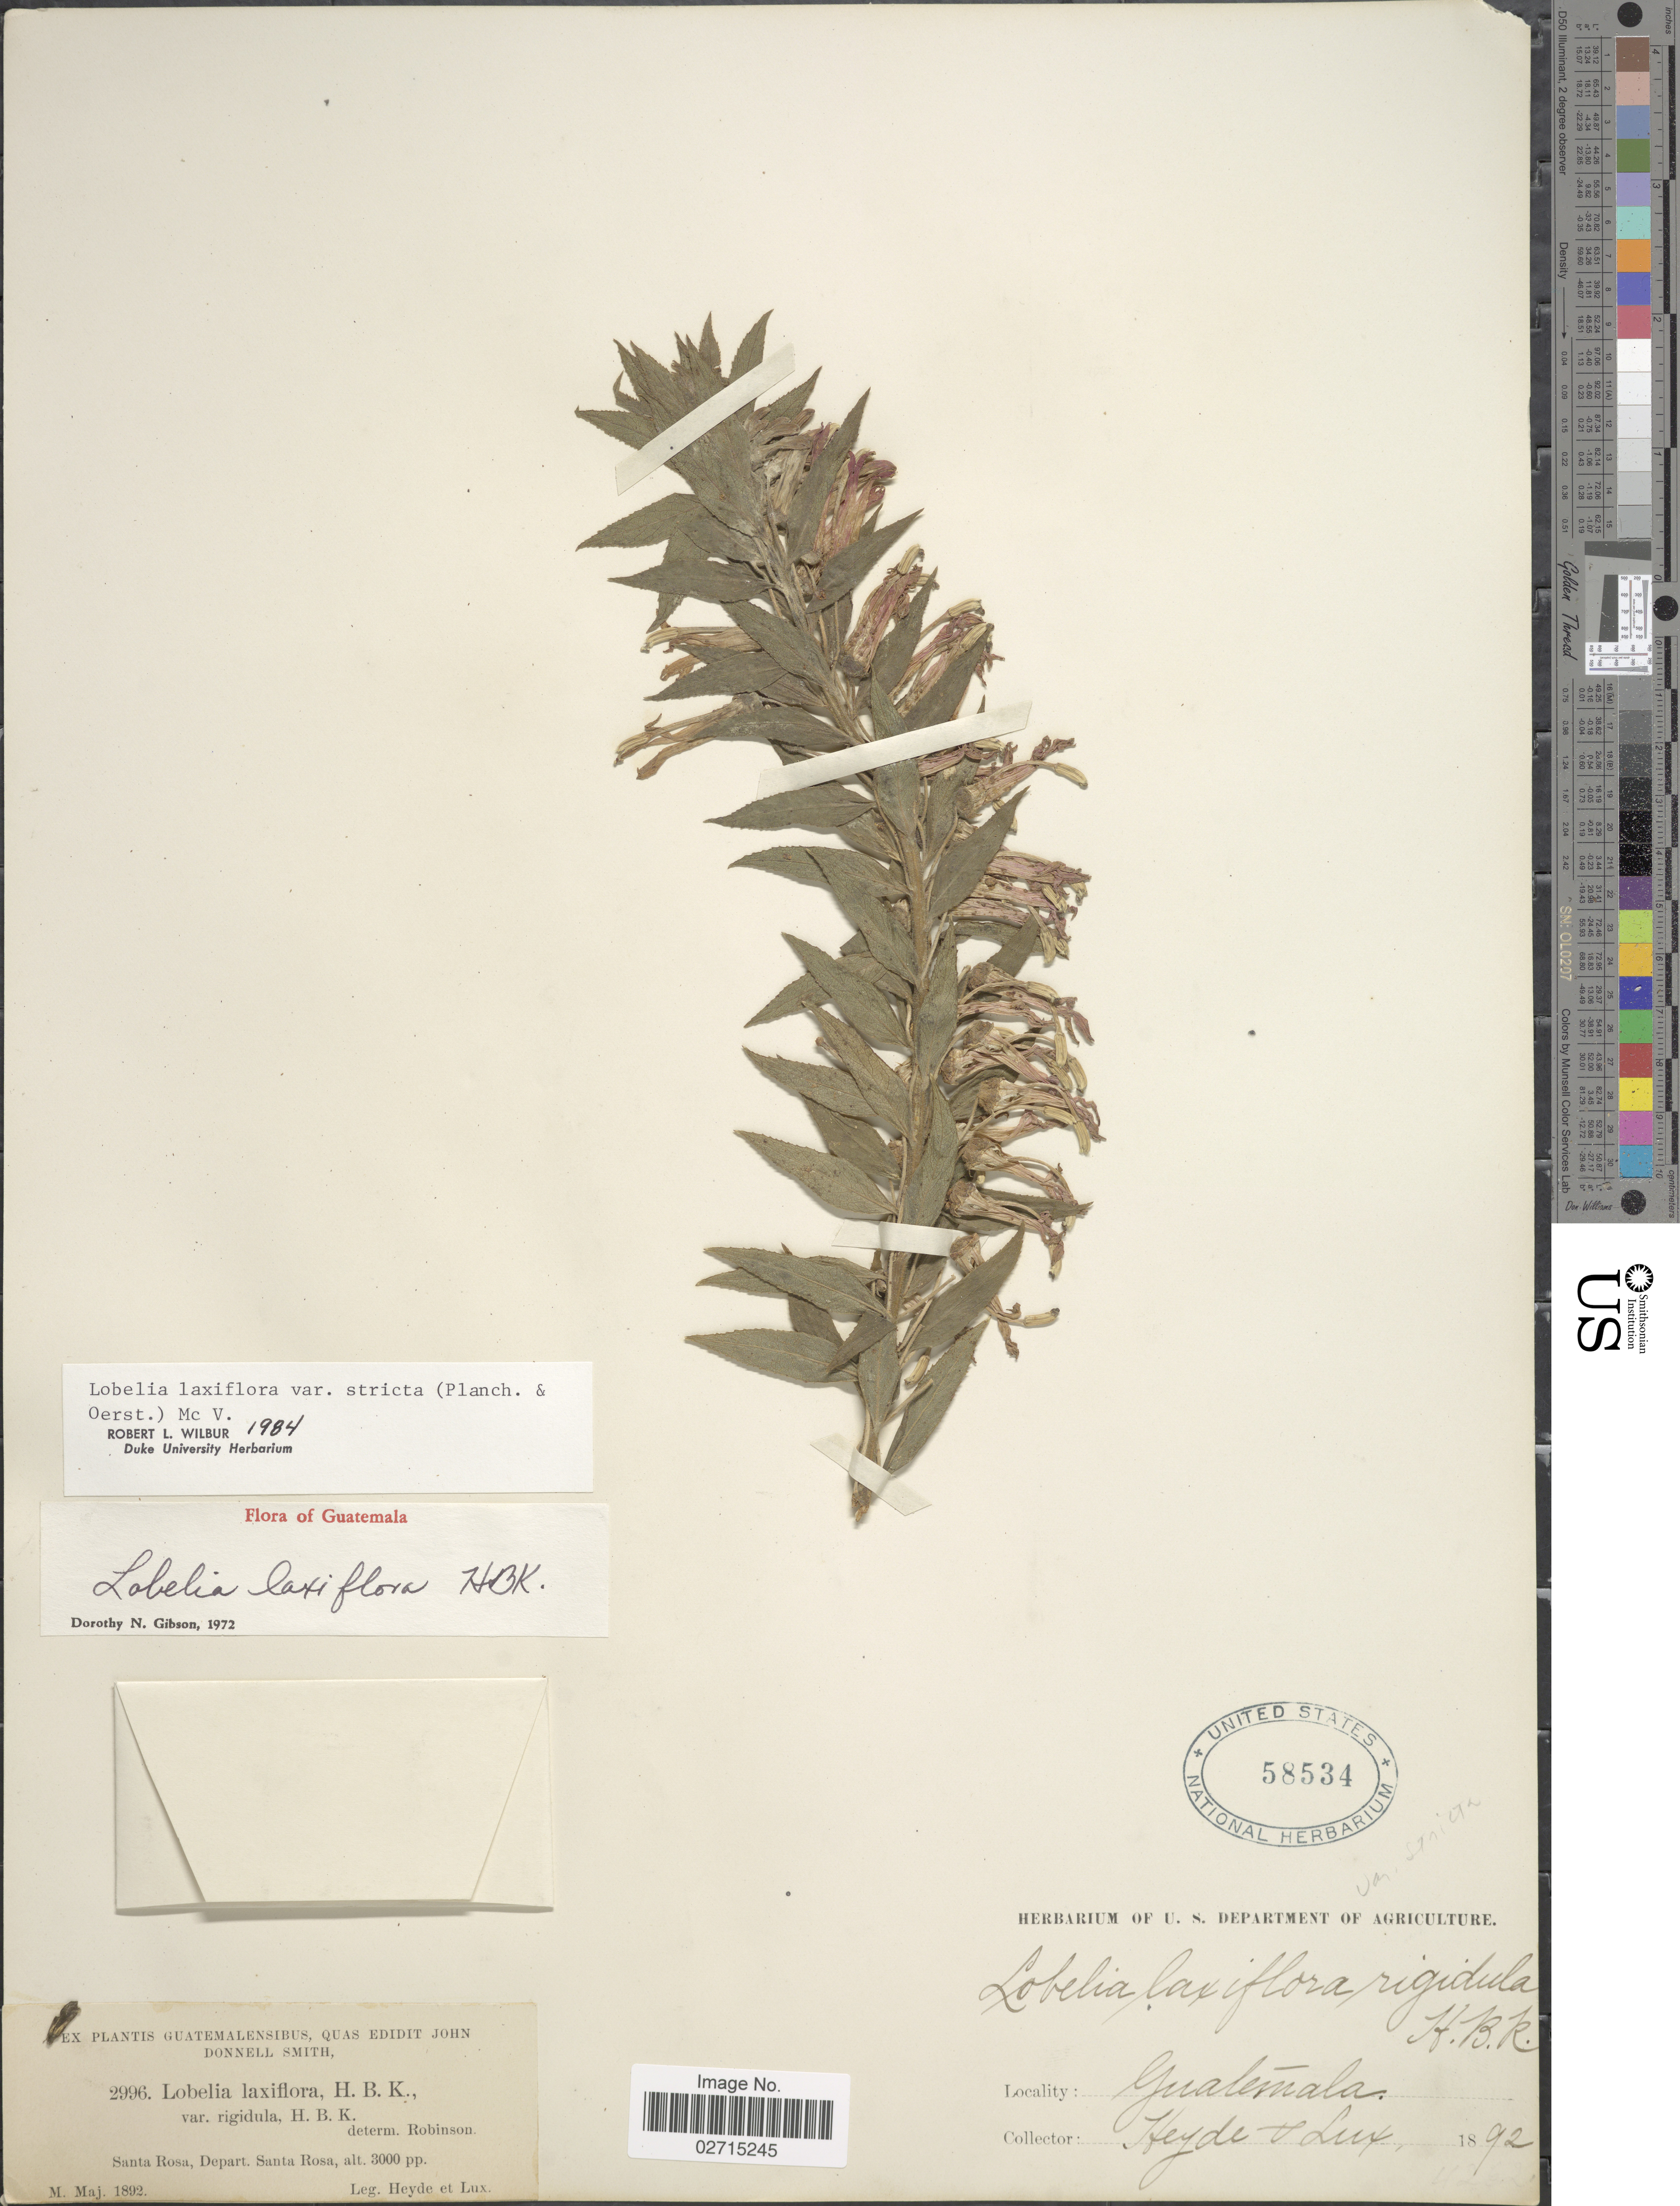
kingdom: Plantae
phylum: Tracheophyta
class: Magnoliopsida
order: Asterales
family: Campanulaceae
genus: Lobelia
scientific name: Lobelia laxiflora var. stricta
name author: (Planch. & Oerst.) McVaugh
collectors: Heyde & Lux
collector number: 2996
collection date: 1892-05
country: Guatemala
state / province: Santa Rosa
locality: Santa Rosa, Depart Santa Rosa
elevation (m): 914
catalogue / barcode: US 58534